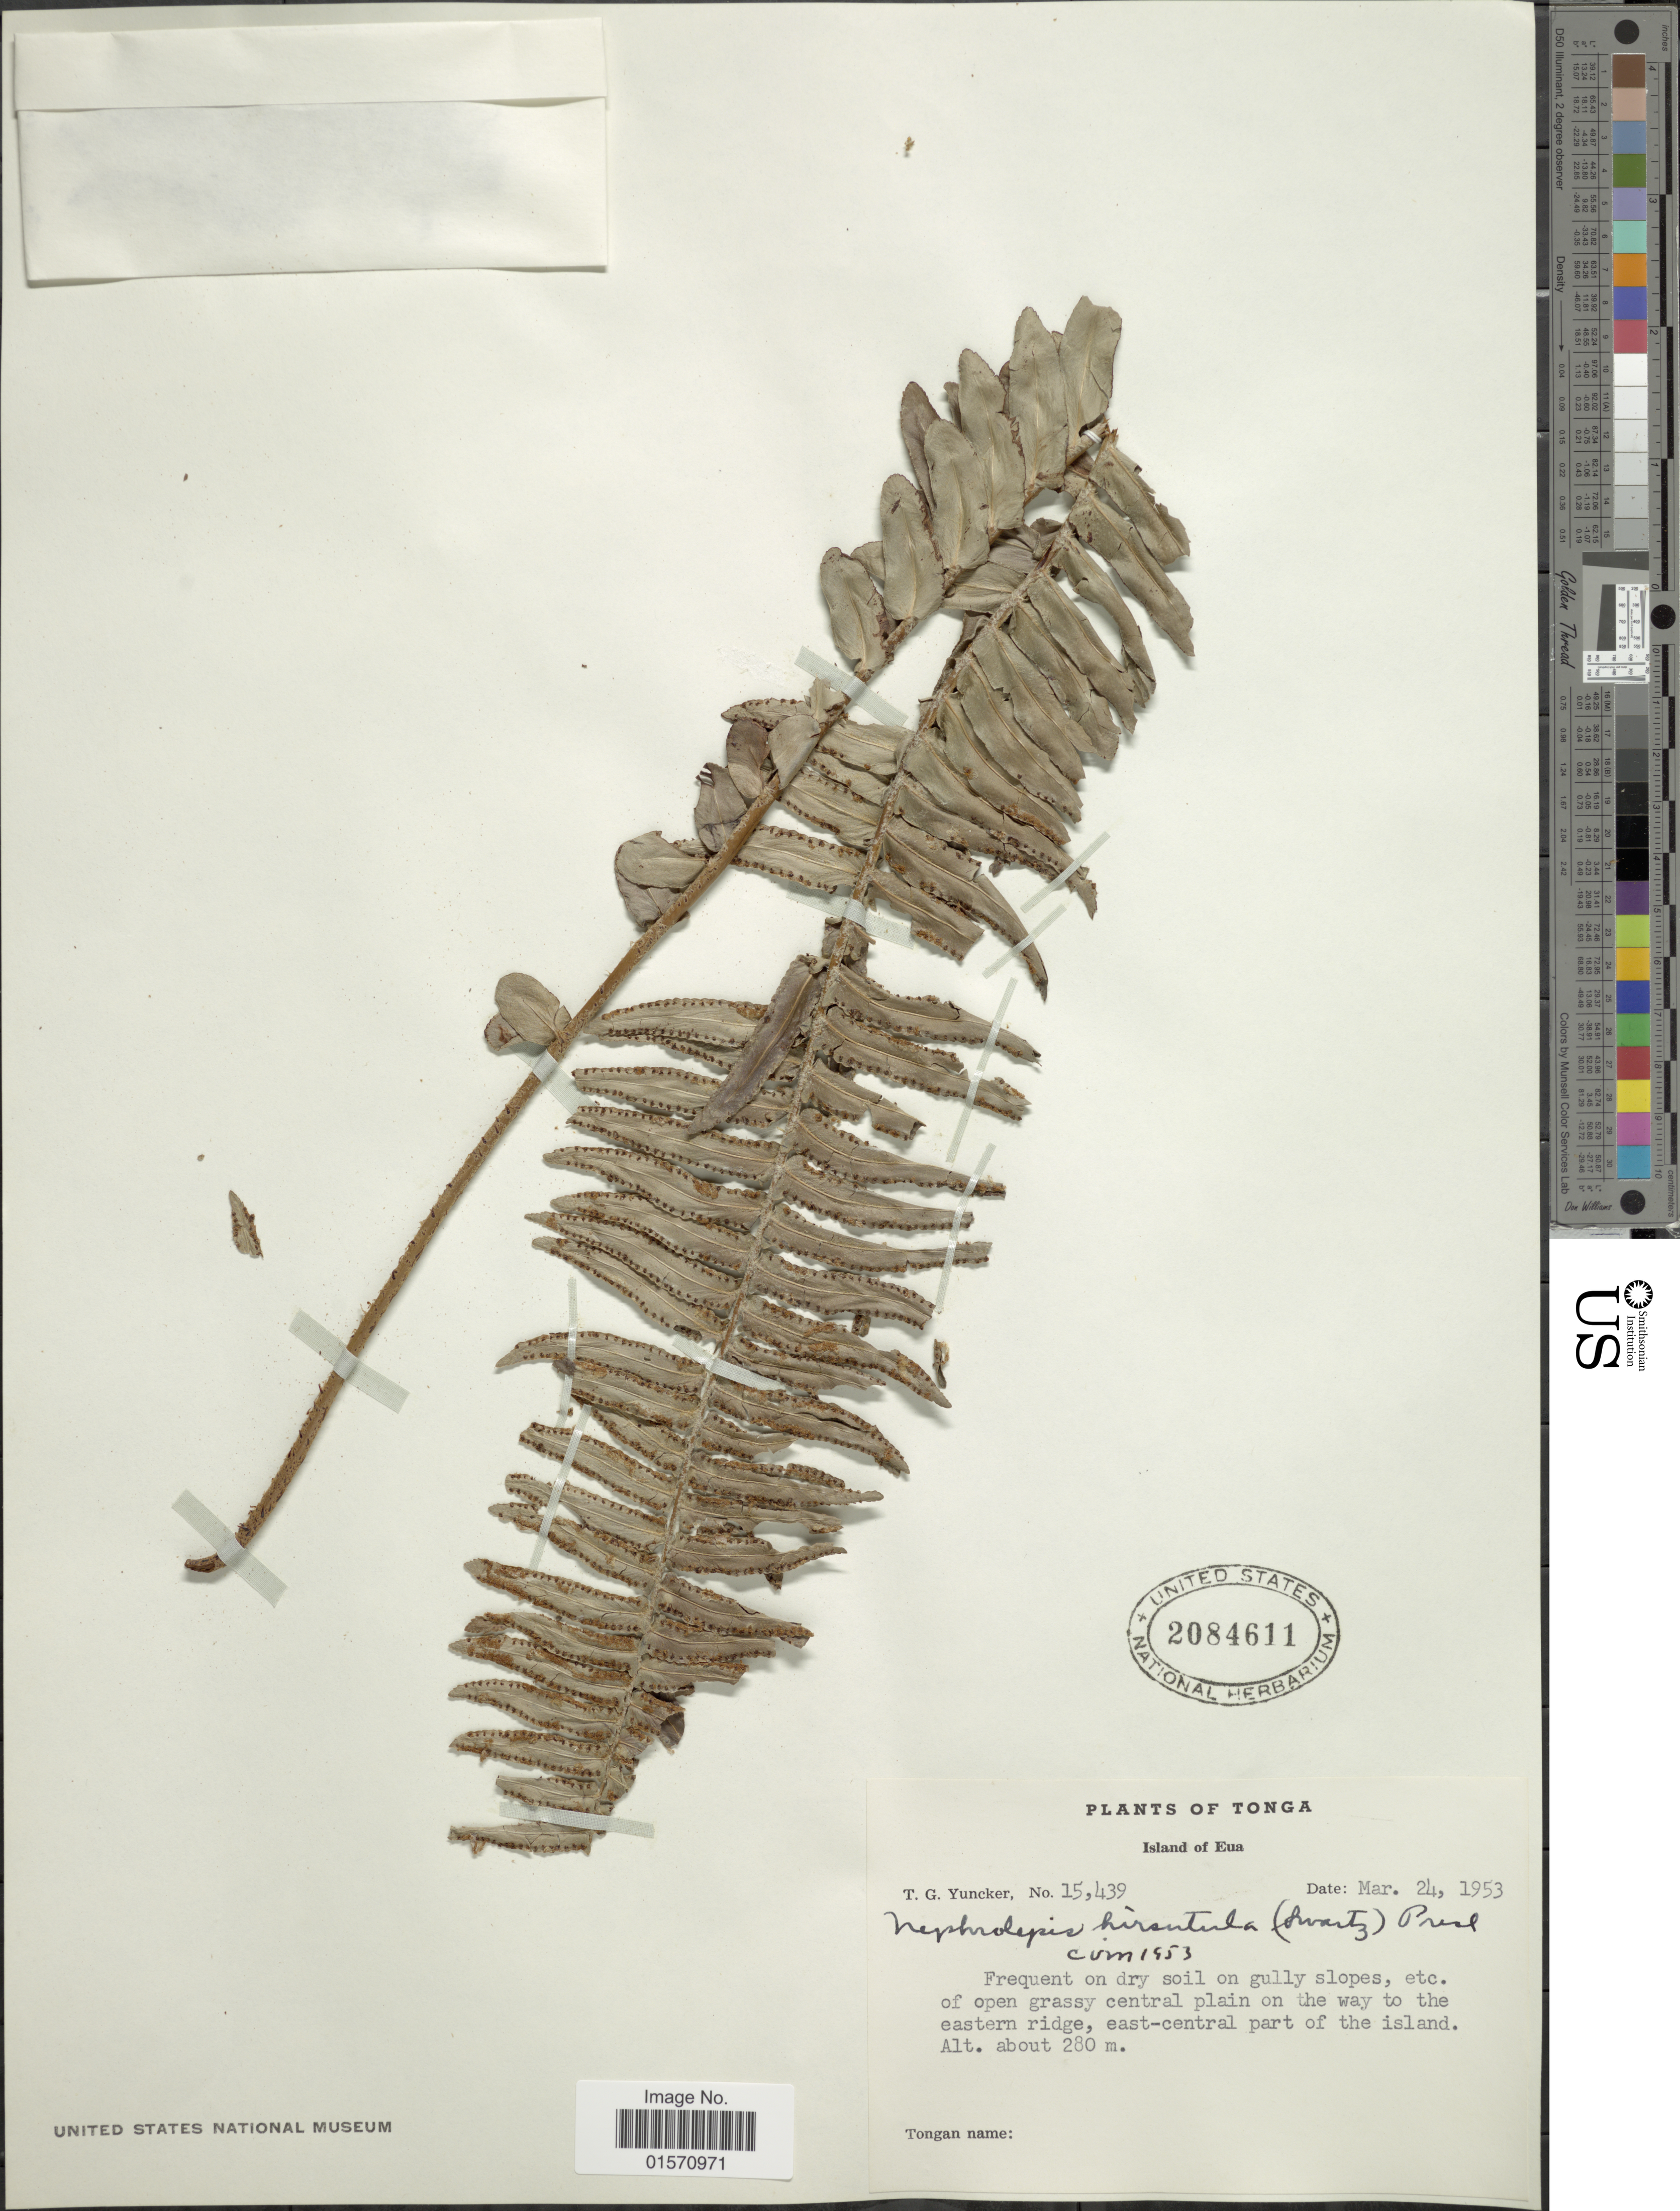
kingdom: Plantae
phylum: Tracheophyta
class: Polypodiopsida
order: Polypodiales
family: Nephrolepidaceae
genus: Nephrolepis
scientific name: Nephrolepis hirsutula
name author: (G. Forst.) C. Presl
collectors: T. G. Yuncker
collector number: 15439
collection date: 1953-03-24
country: Tonga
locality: Island of Eua. Open grassy central plain on the way to the eastern ridge, east-central part of the island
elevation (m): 280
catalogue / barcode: US 2084611